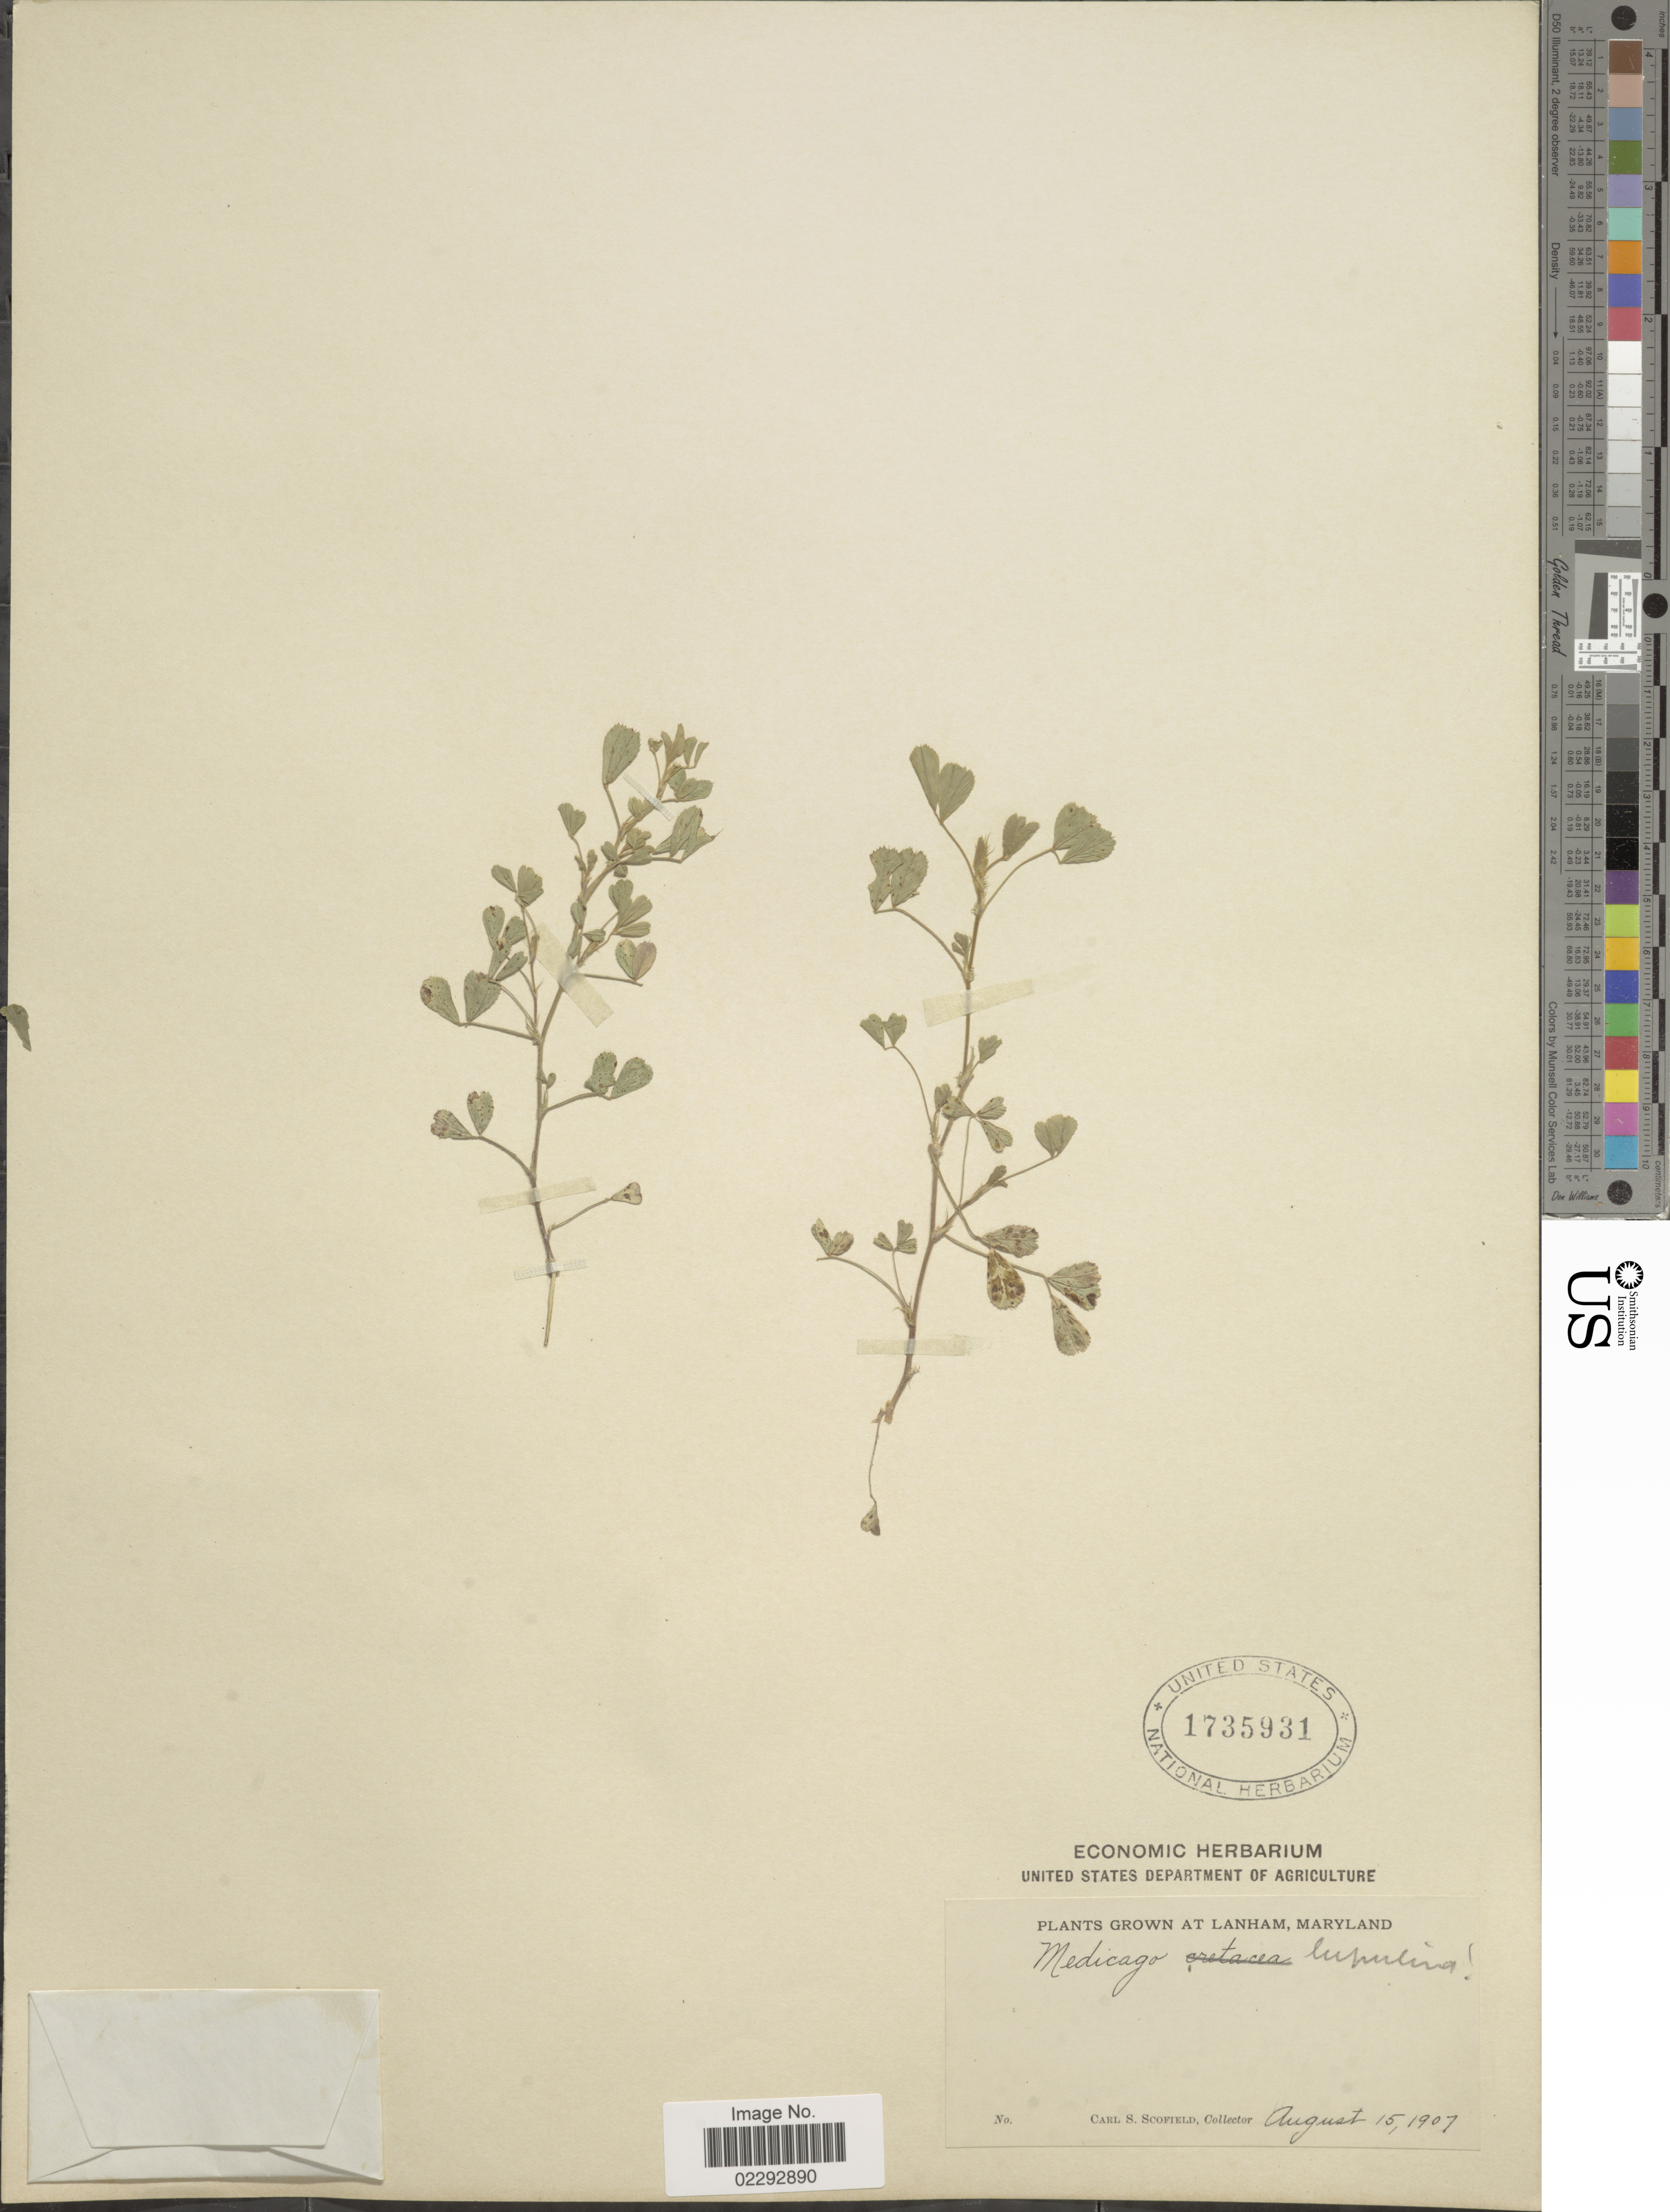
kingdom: Plantae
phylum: Tracheophyta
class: Magnoliopsida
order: Fabales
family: Fabaceae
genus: Medicago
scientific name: Medicago lupulina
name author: L.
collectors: C. Scofield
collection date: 1907-08-15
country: United States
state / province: Maryland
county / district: Prince George's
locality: At Lanham, Maryland.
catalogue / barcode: US 1735931